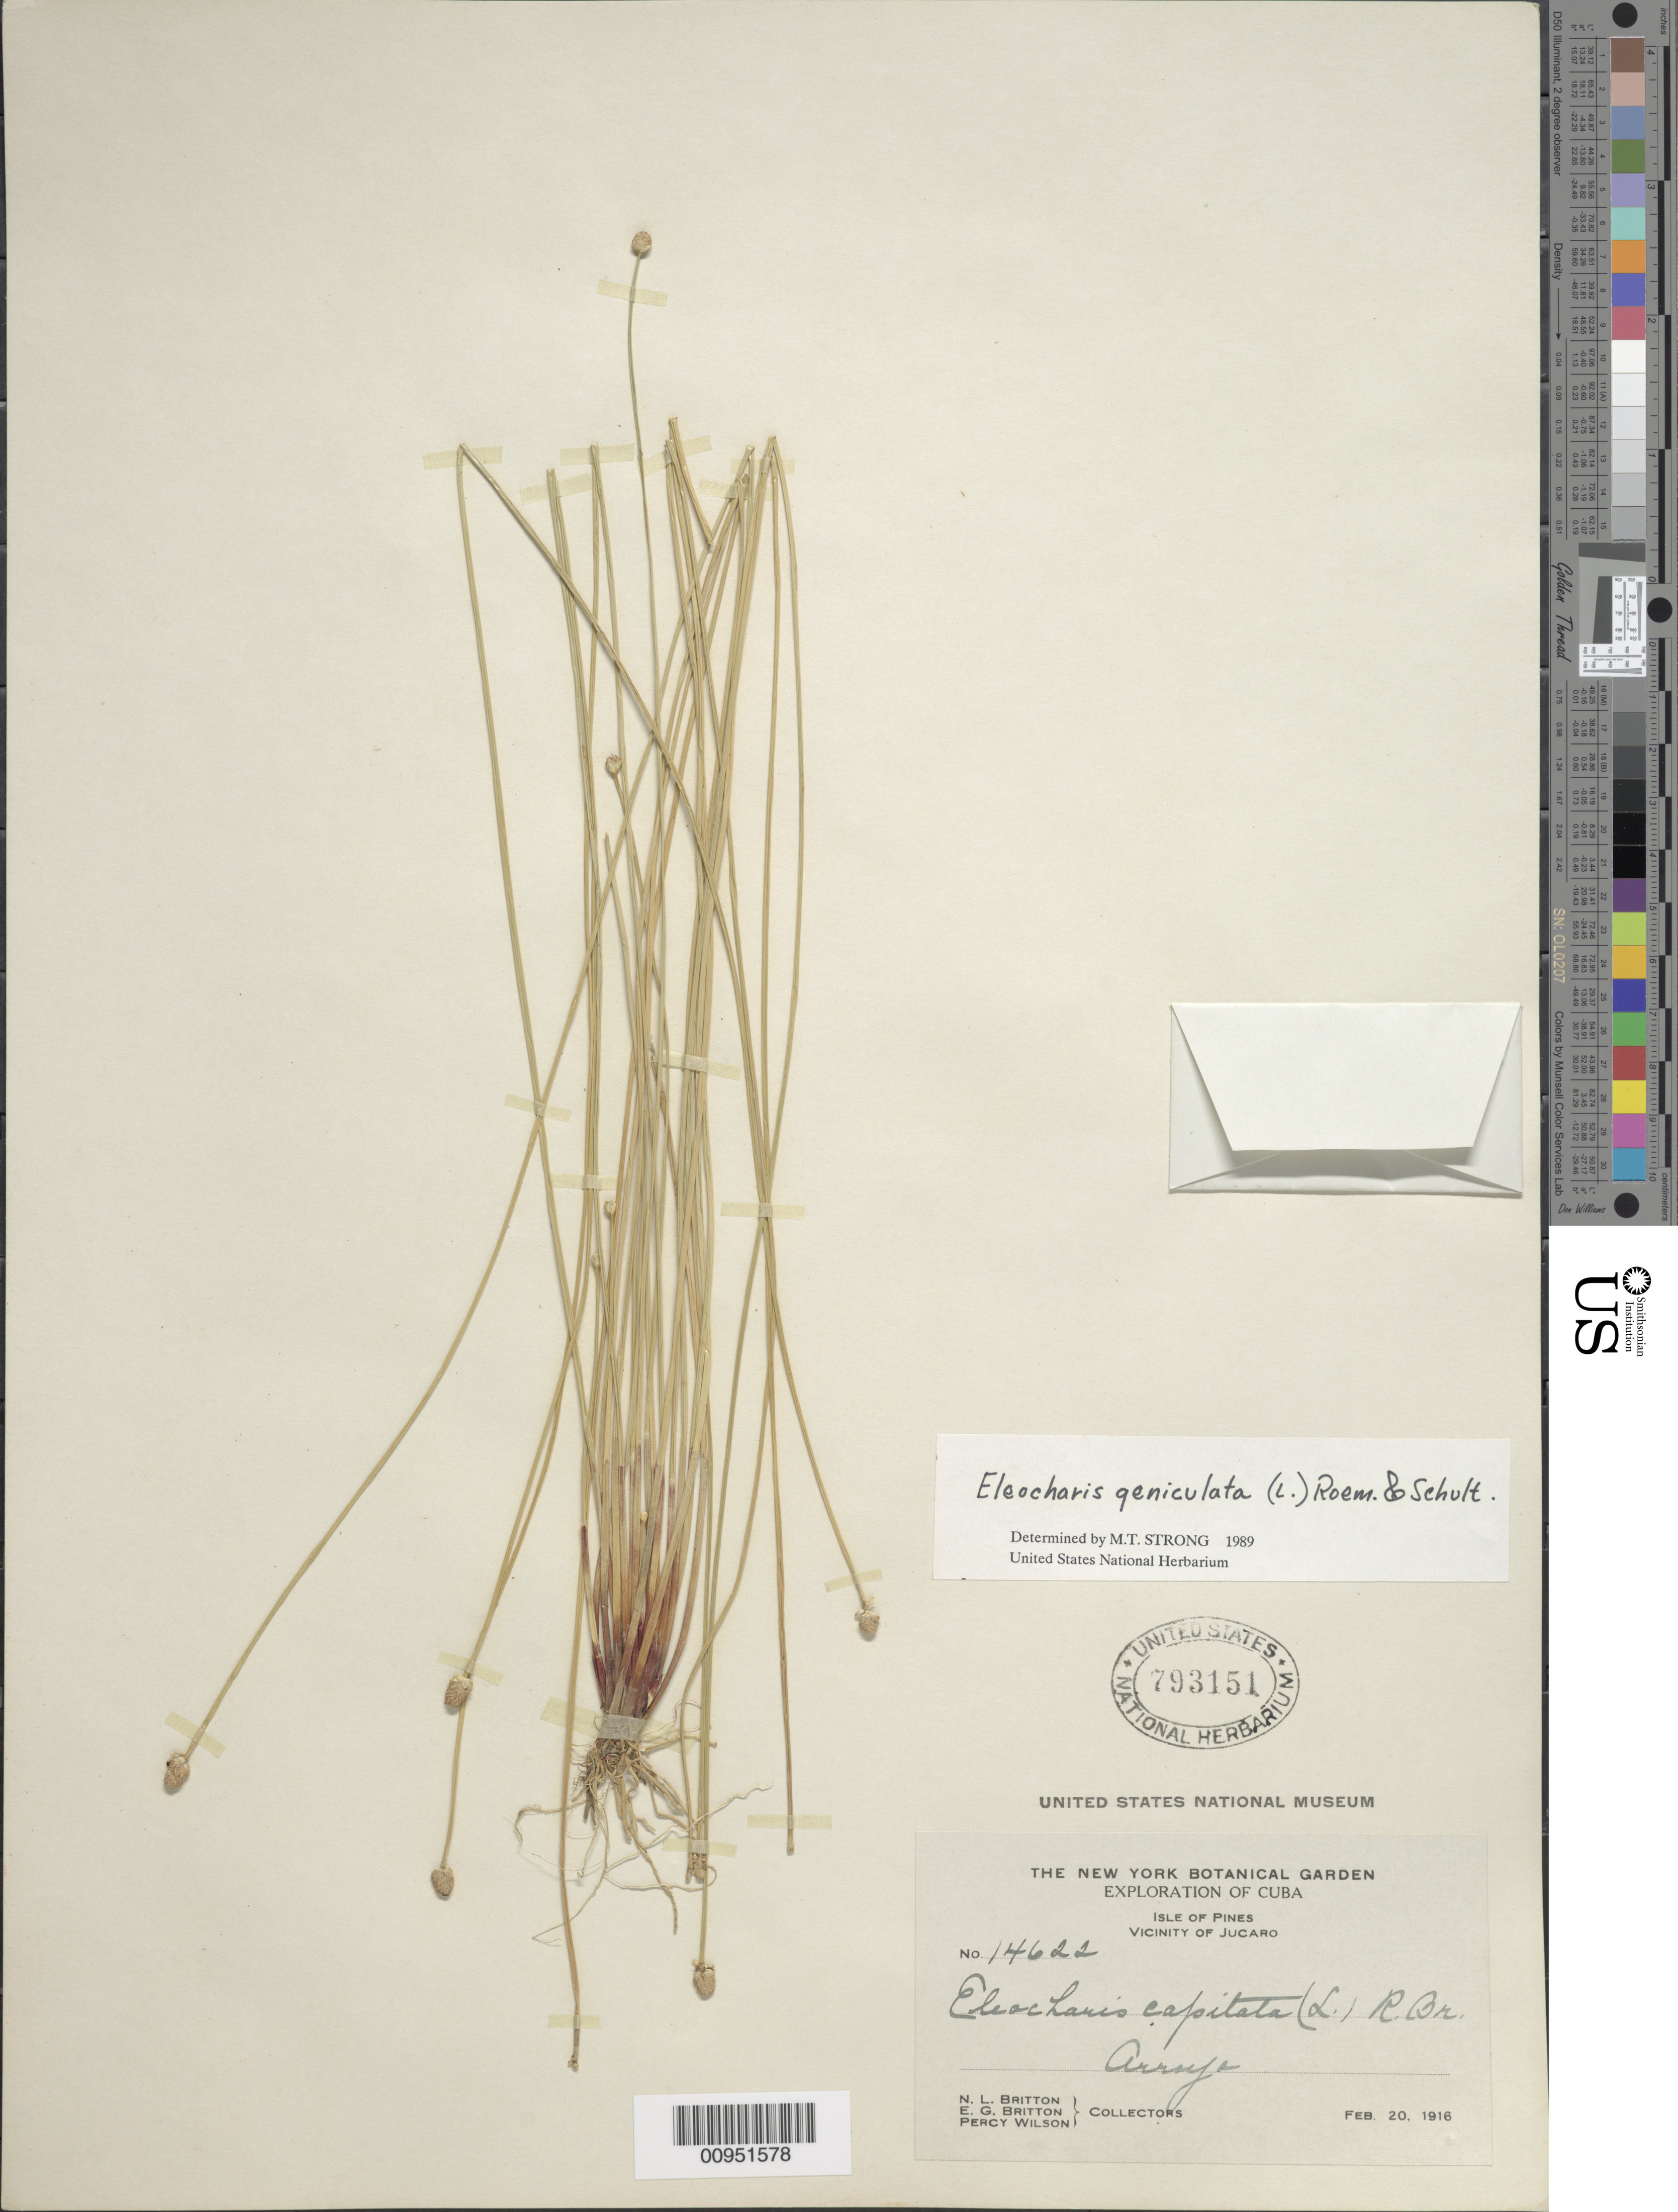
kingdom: Plantae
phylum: Tracheophyta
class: Liliopsida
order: Poales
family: Cyperaceae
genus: Eleocharis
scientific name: Eleocharis geniculata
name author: (L.) Roem. & Schult.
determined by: Strong, M. T., (US), Smithsonian Institution - National Museum of Natural History (UNITED STATES)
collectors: N. Britton, E. G. Britton & P. Wilson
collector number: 14622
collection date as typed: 20 Feb 1916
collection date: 1916-02-20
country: Cuba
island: Isla de la Juventud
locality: Vicinity of Jucaro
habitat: Arroyo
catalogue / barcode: US 793151